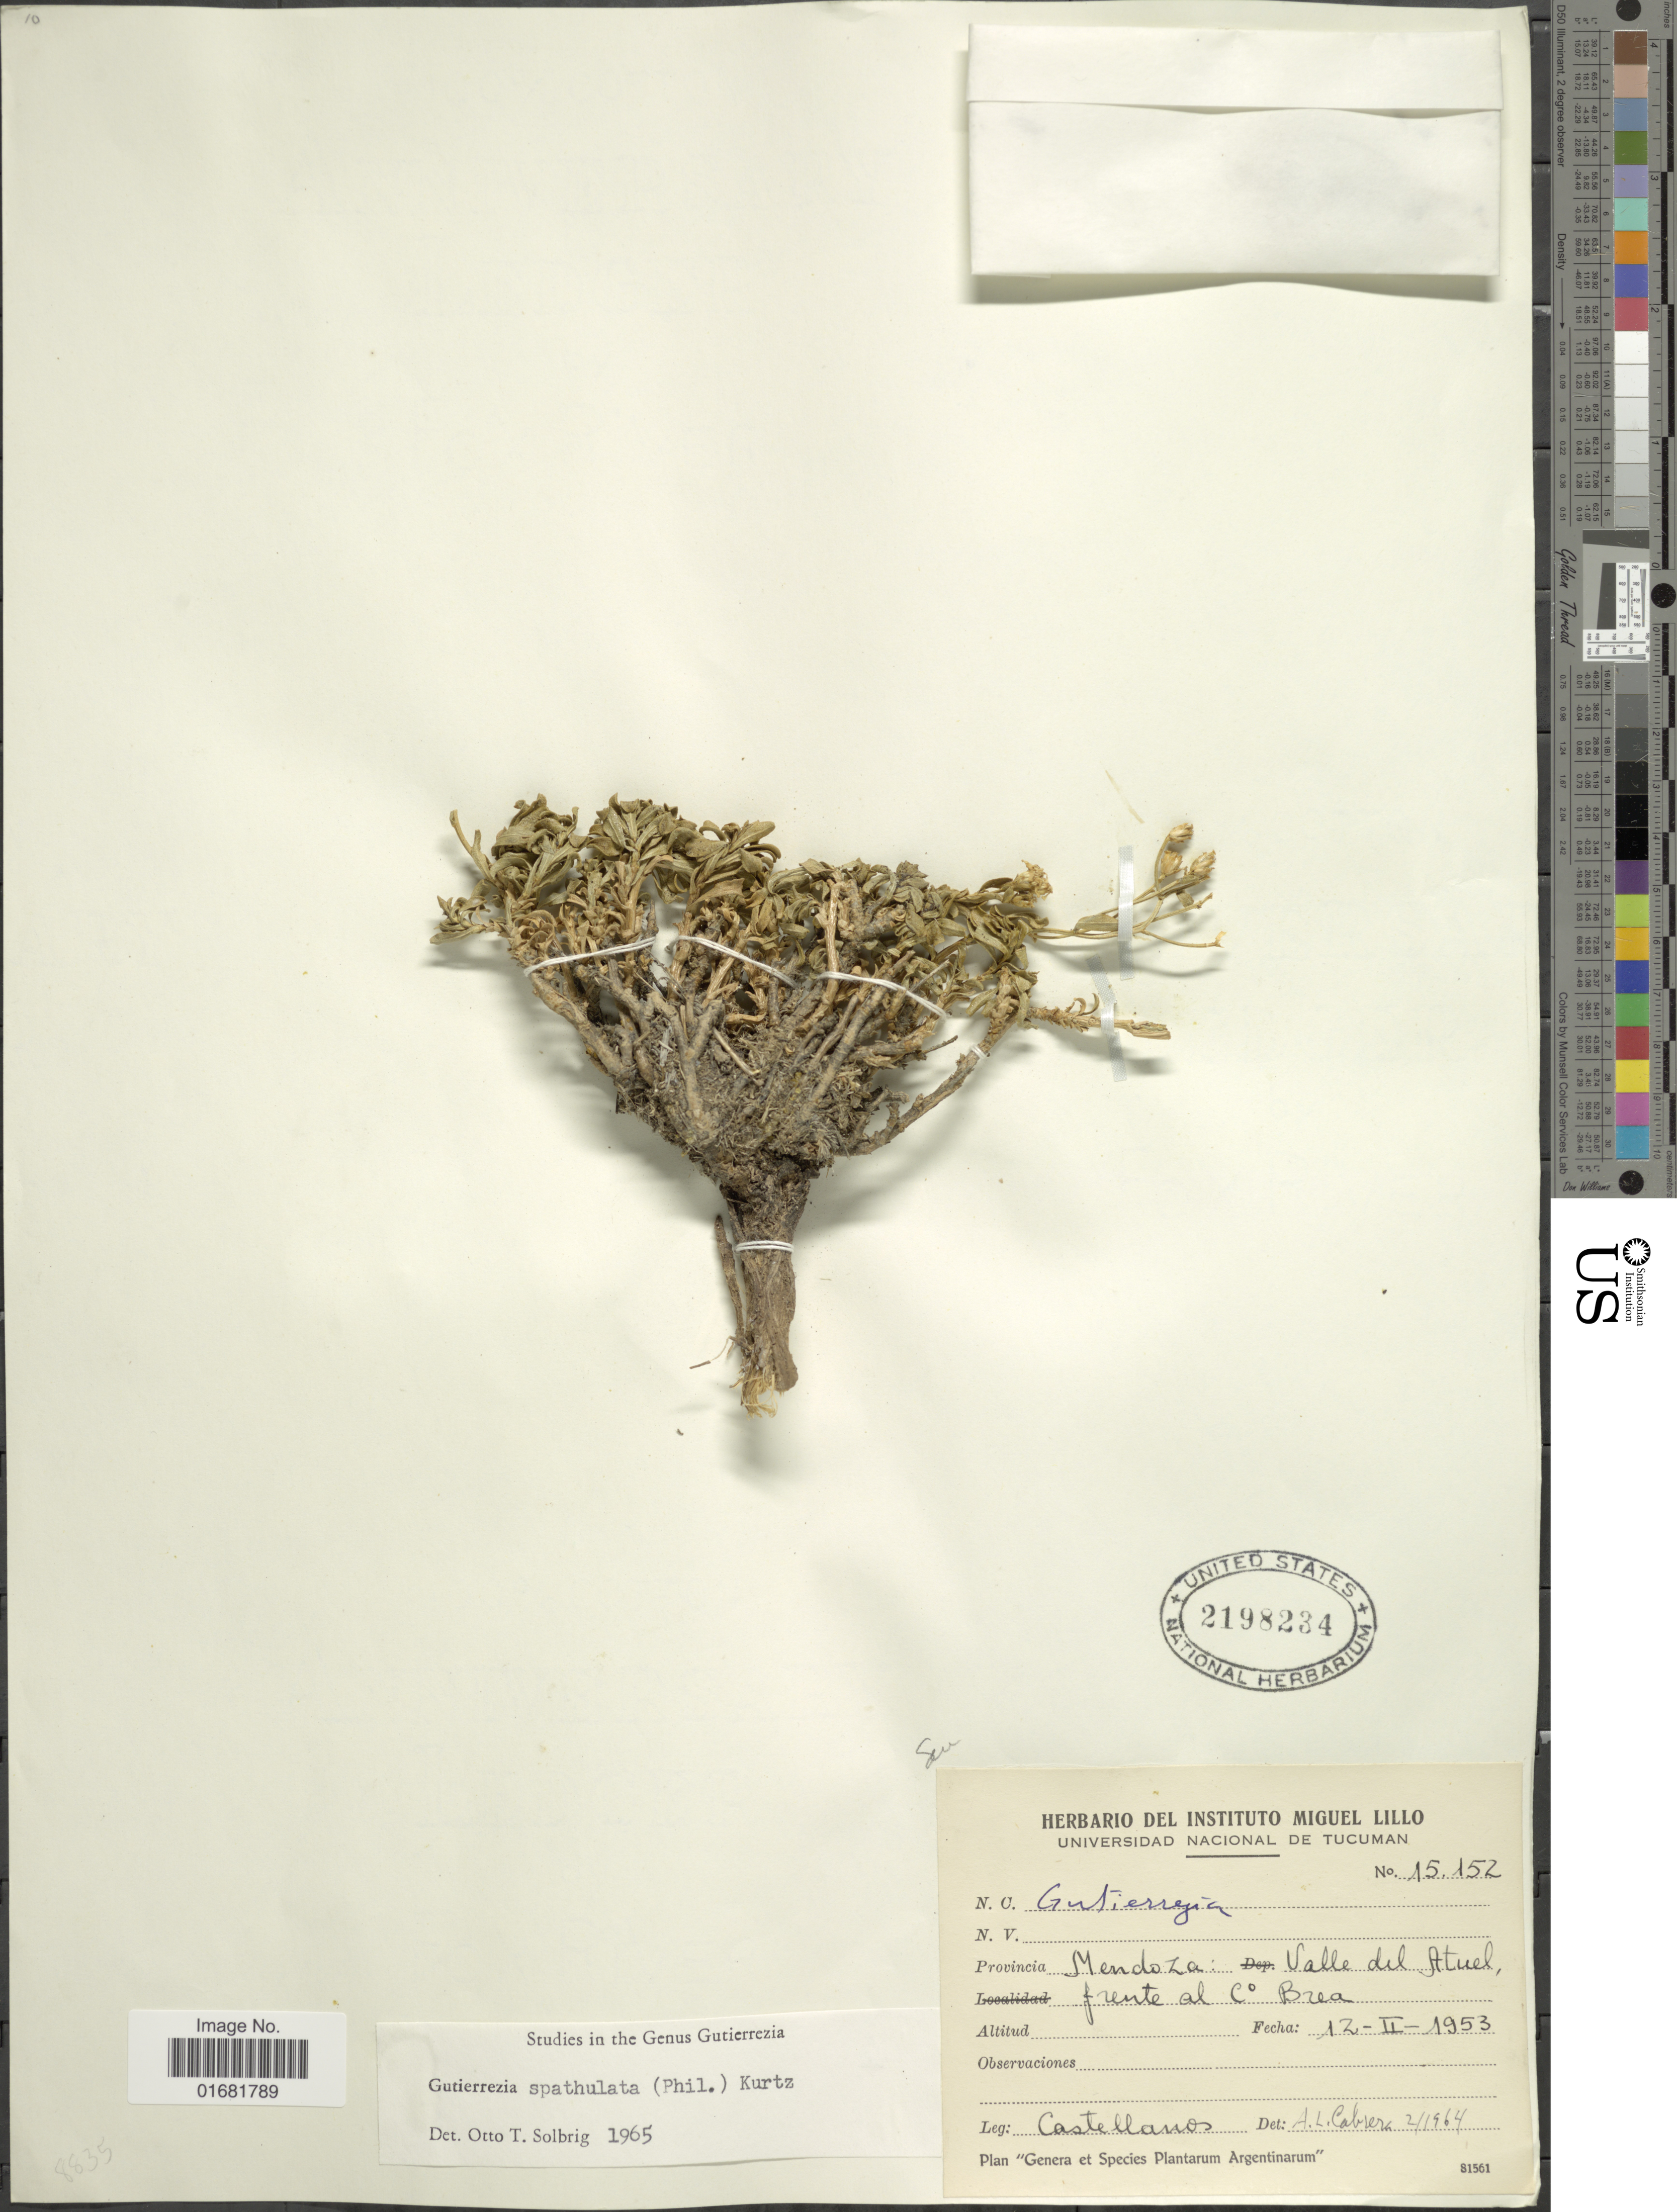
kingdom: Plantae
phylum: Tracheophyta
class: Magnoliopsida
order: Asterales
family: Asteraceae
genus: Gutierrezia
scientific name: Gutierrezia spathulata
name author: (Phil.) Kurtz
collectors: -- Castellanos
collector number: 15152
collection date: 1953-02-12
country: Argentina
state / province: Mendoza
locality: Valle de Atuel, frente al C° Brea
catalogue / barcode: US 2198234